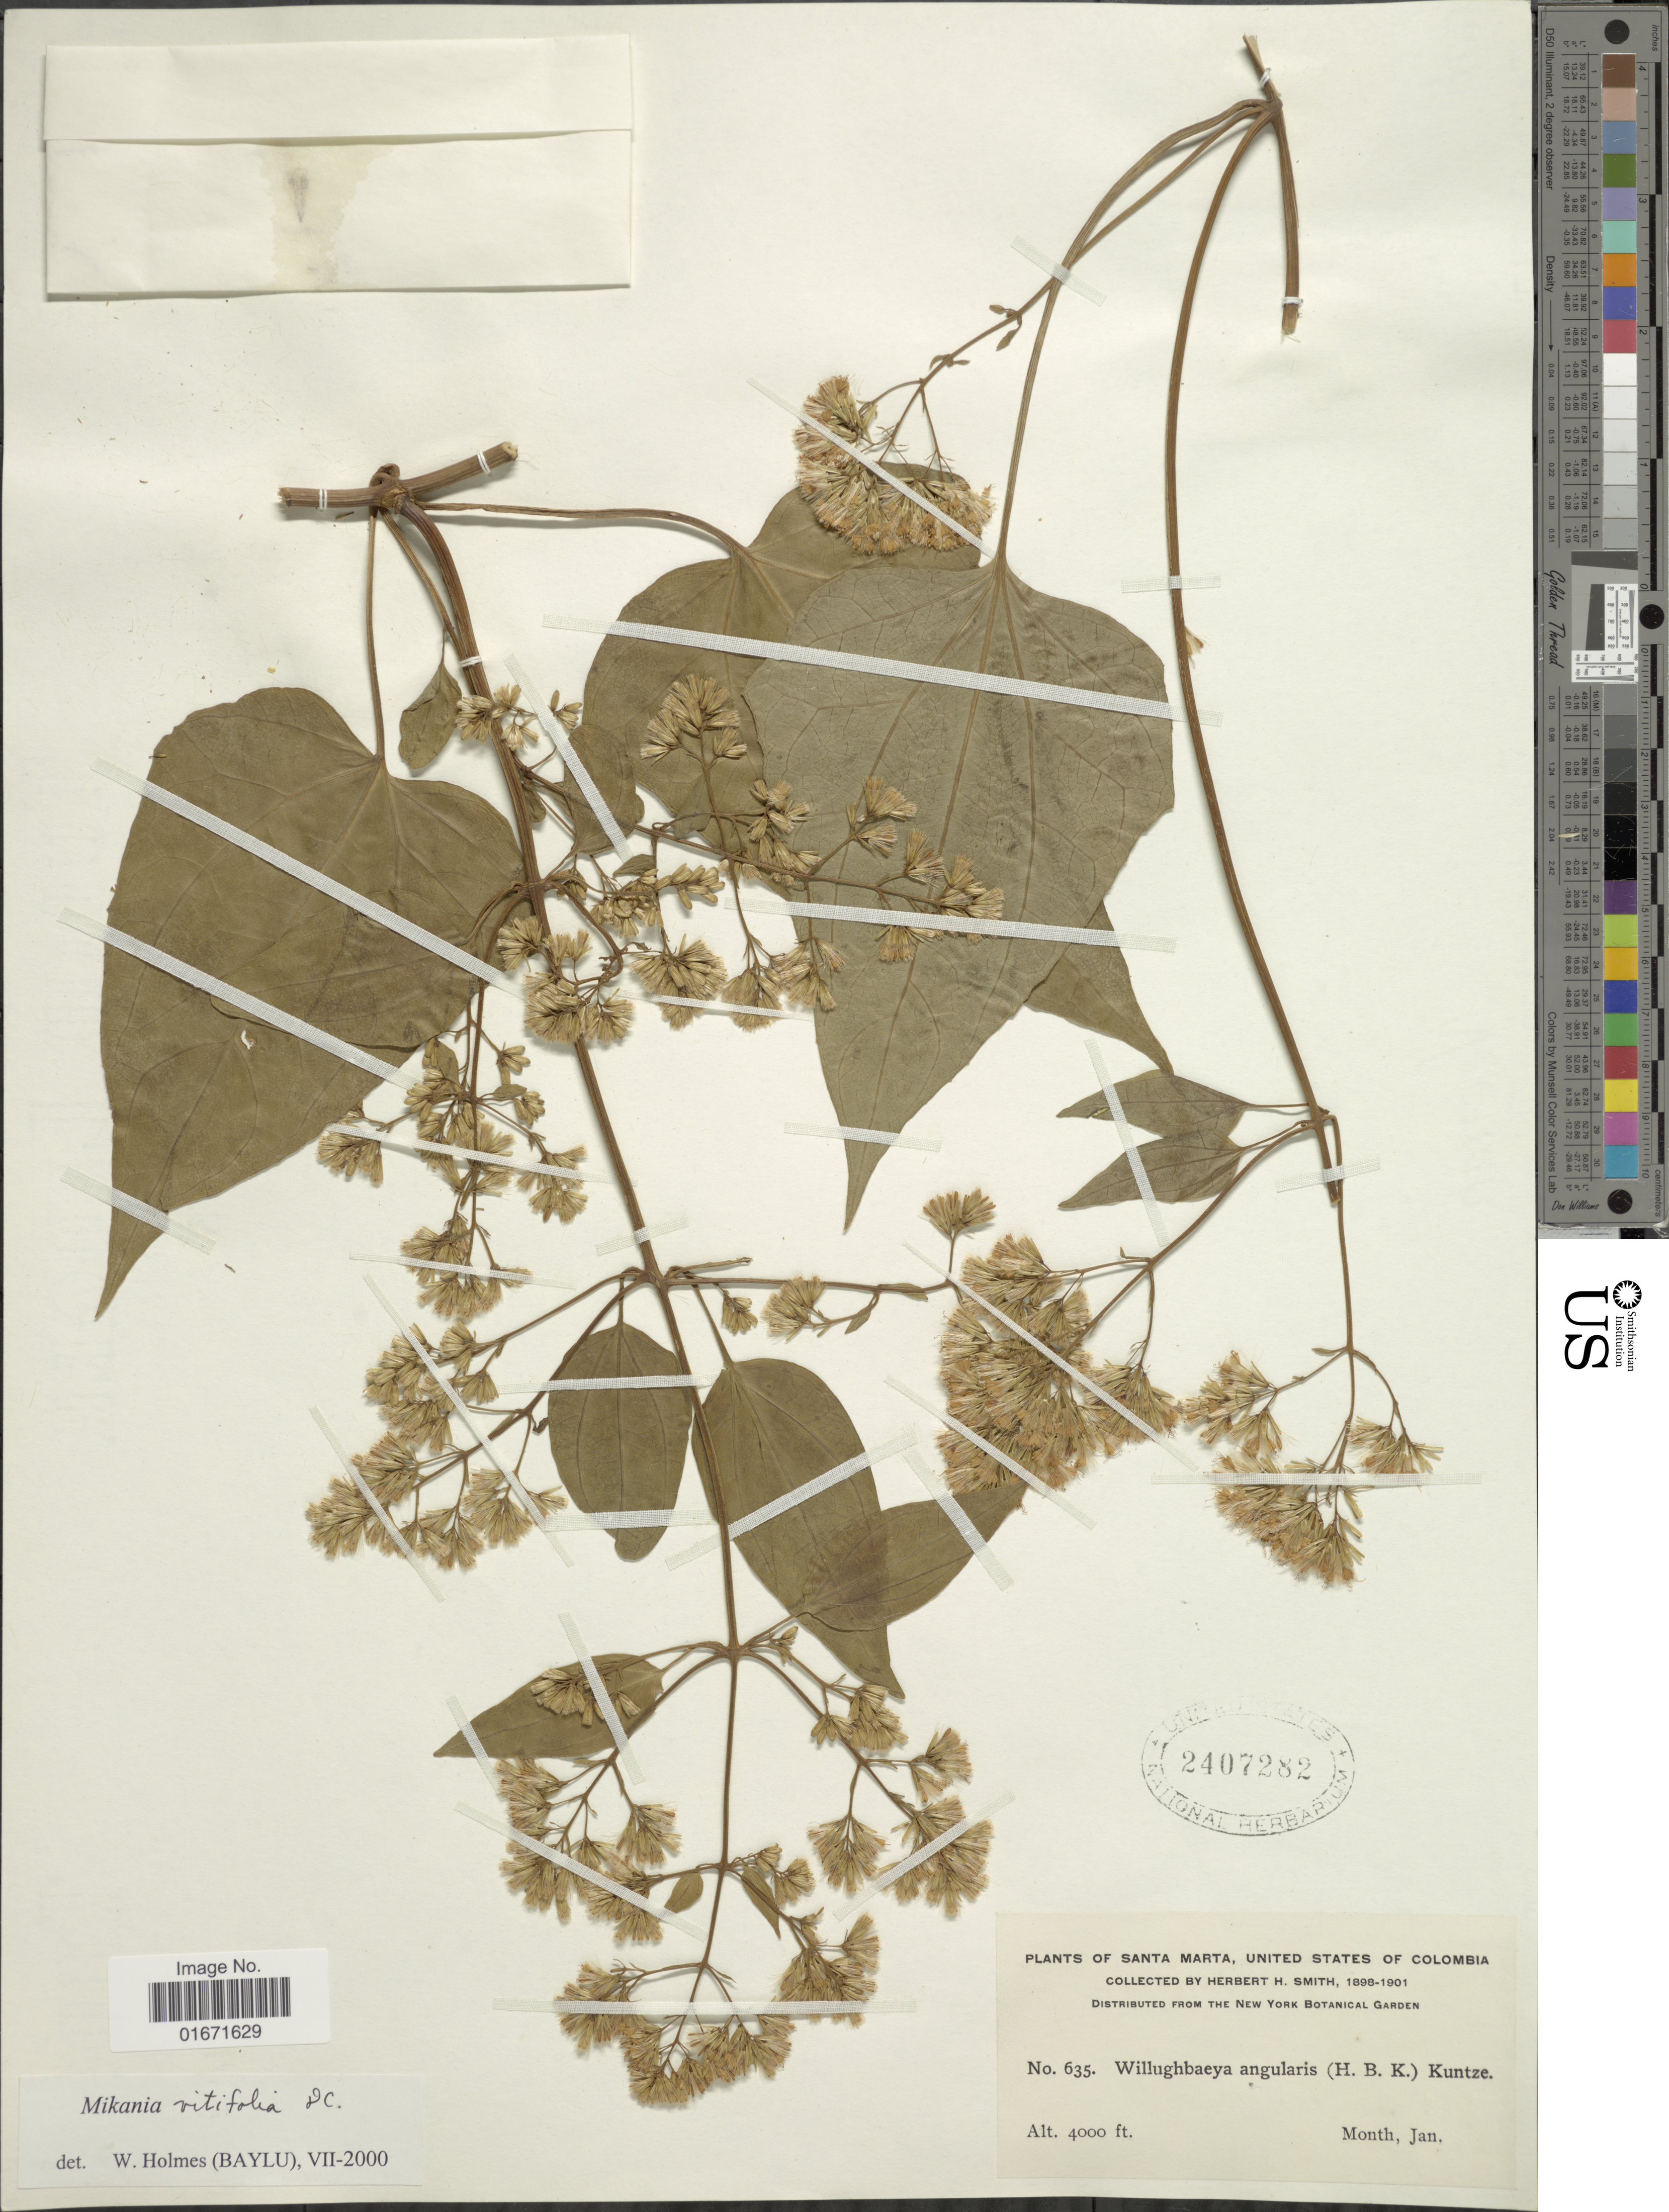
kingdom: Plantae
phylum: Tracheophyta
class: Magnoliopsida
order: Asterales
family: Asteraceae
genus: Mikania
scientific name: Mikania vitifolia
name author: DC.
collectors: Herbert H. Smith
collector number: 635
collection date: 1898-01/1901-01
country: Colombia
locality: Santa Marta, United States of Colombia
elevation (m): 1219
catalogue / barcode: US 2407282